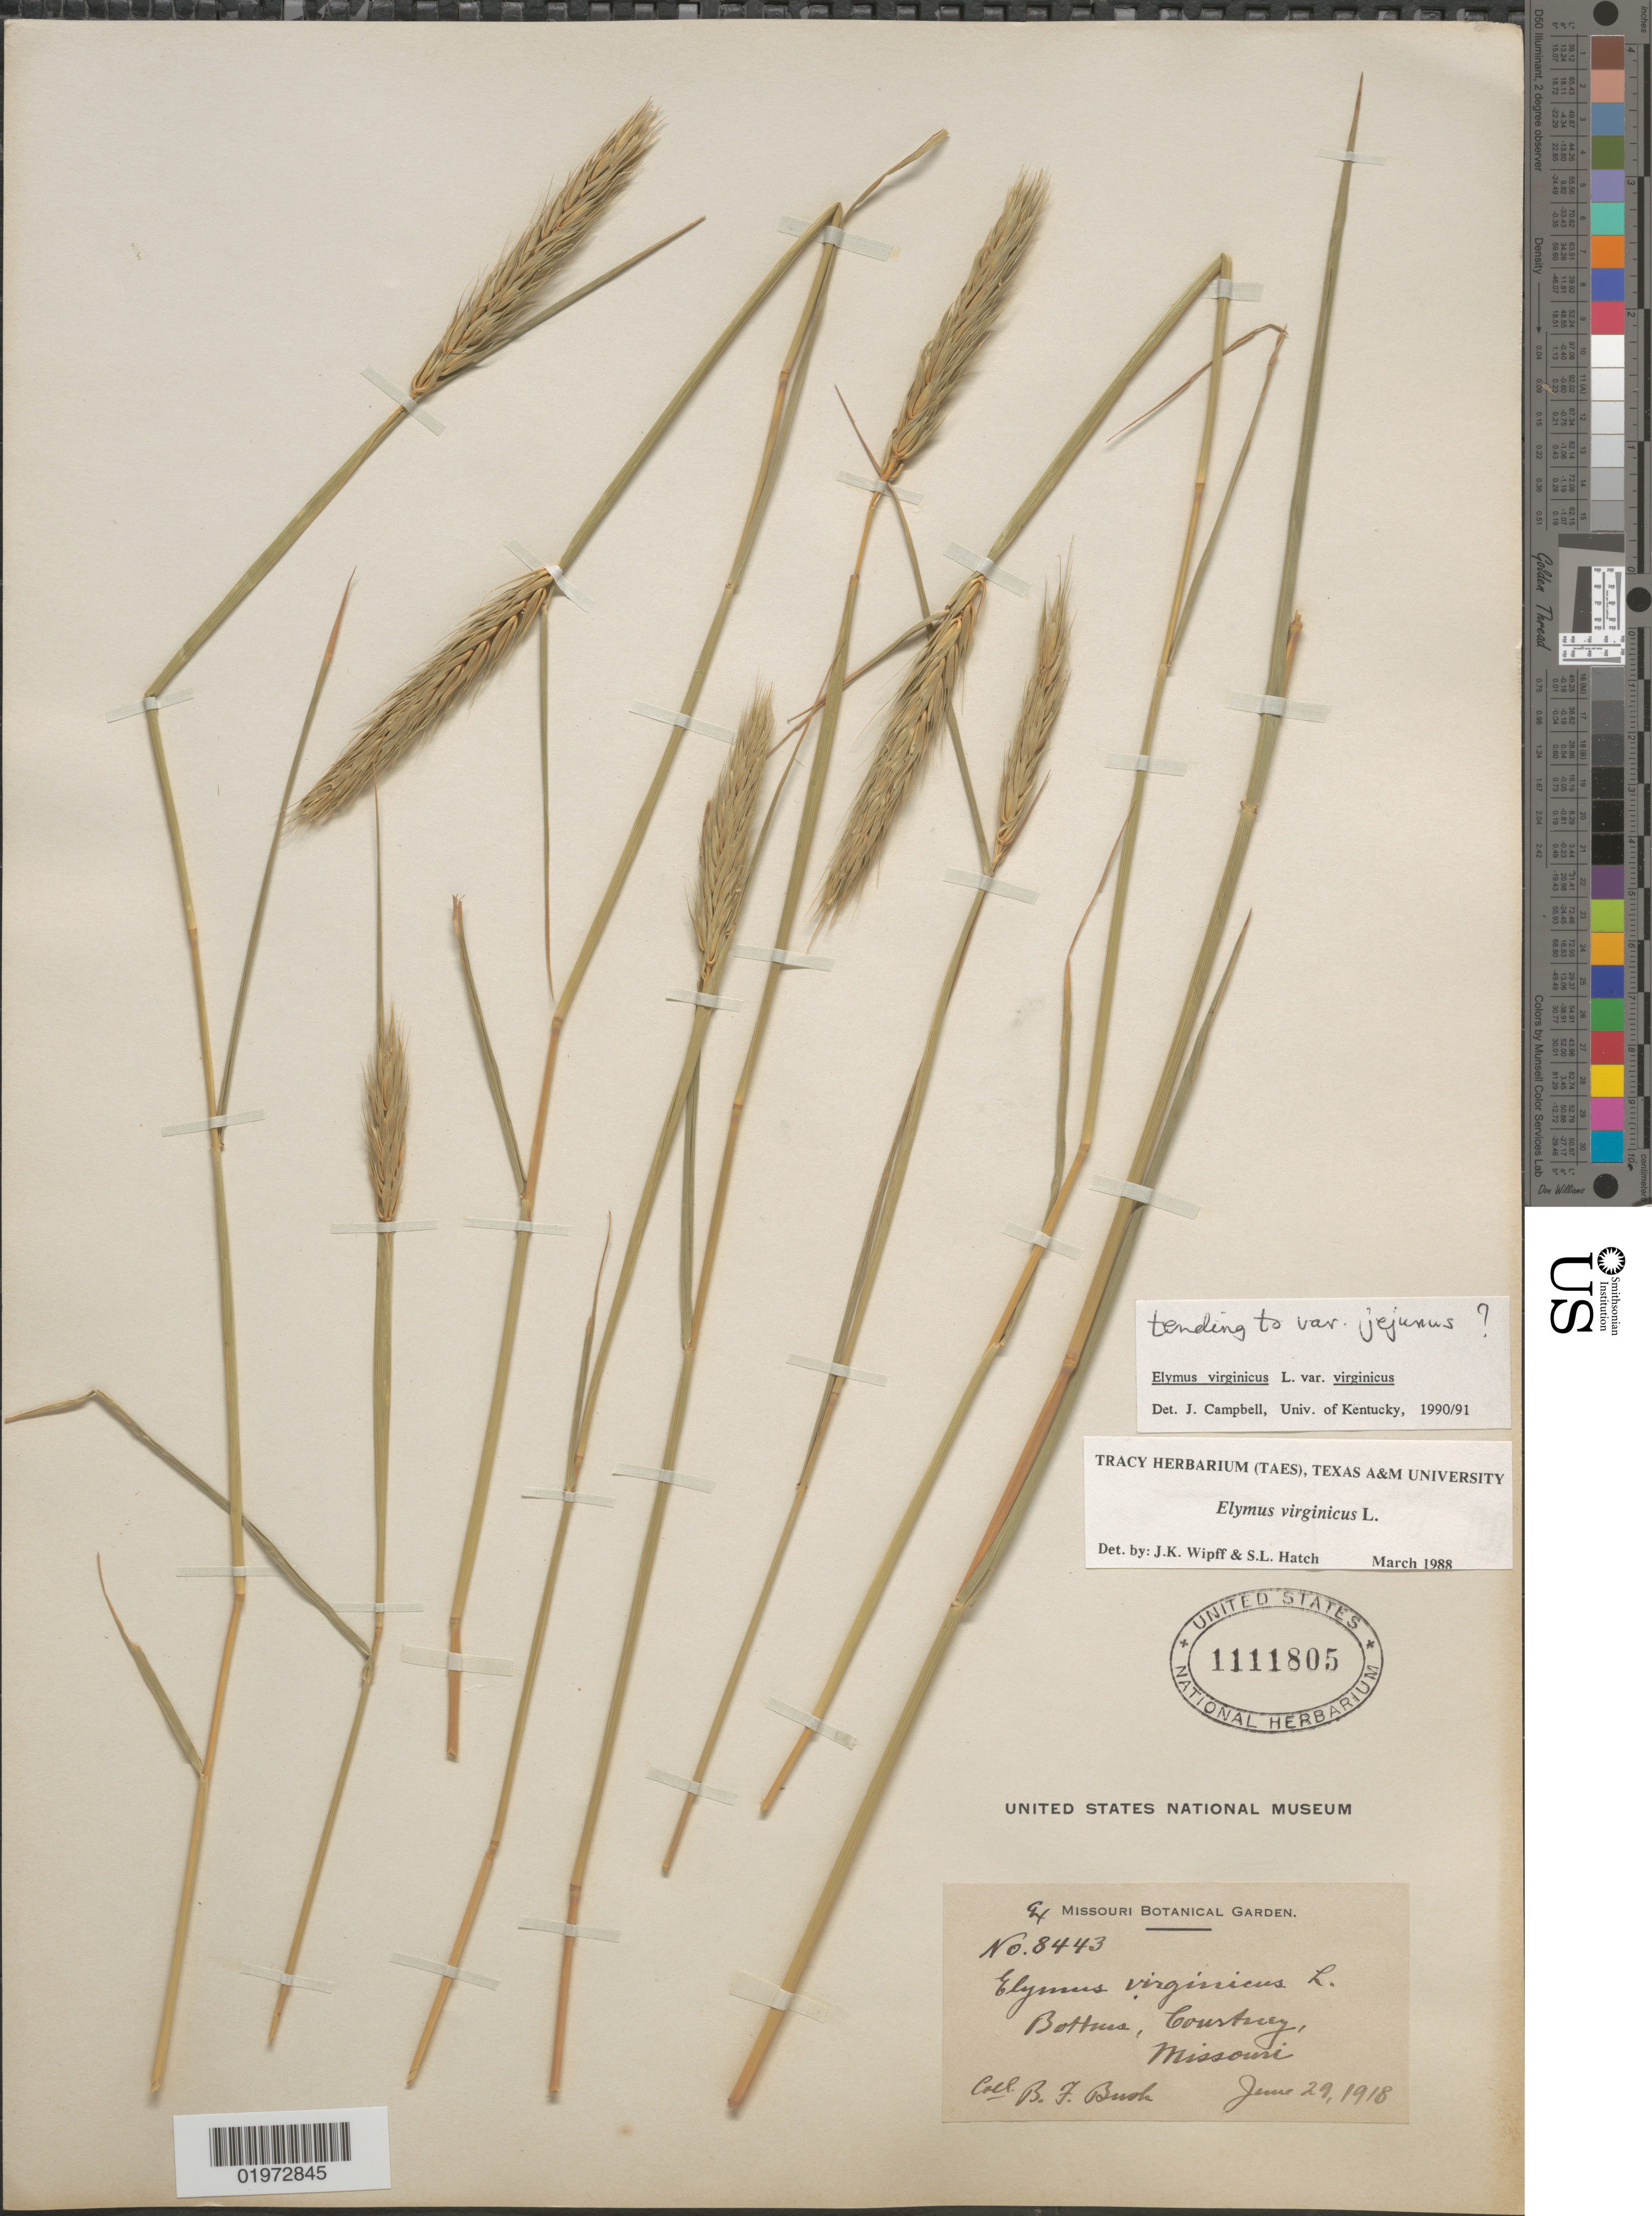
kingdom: Plantae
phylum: Tracheophyta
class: Liliopsida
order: Poales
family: Poaceae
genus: Elymus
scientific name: Elymus virginicus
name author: L.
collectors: B. F. Bush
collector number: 8443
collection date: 1918-06-29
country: United States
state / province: Missouri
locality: Bottoms, Courtney.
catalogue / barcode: US 1111805